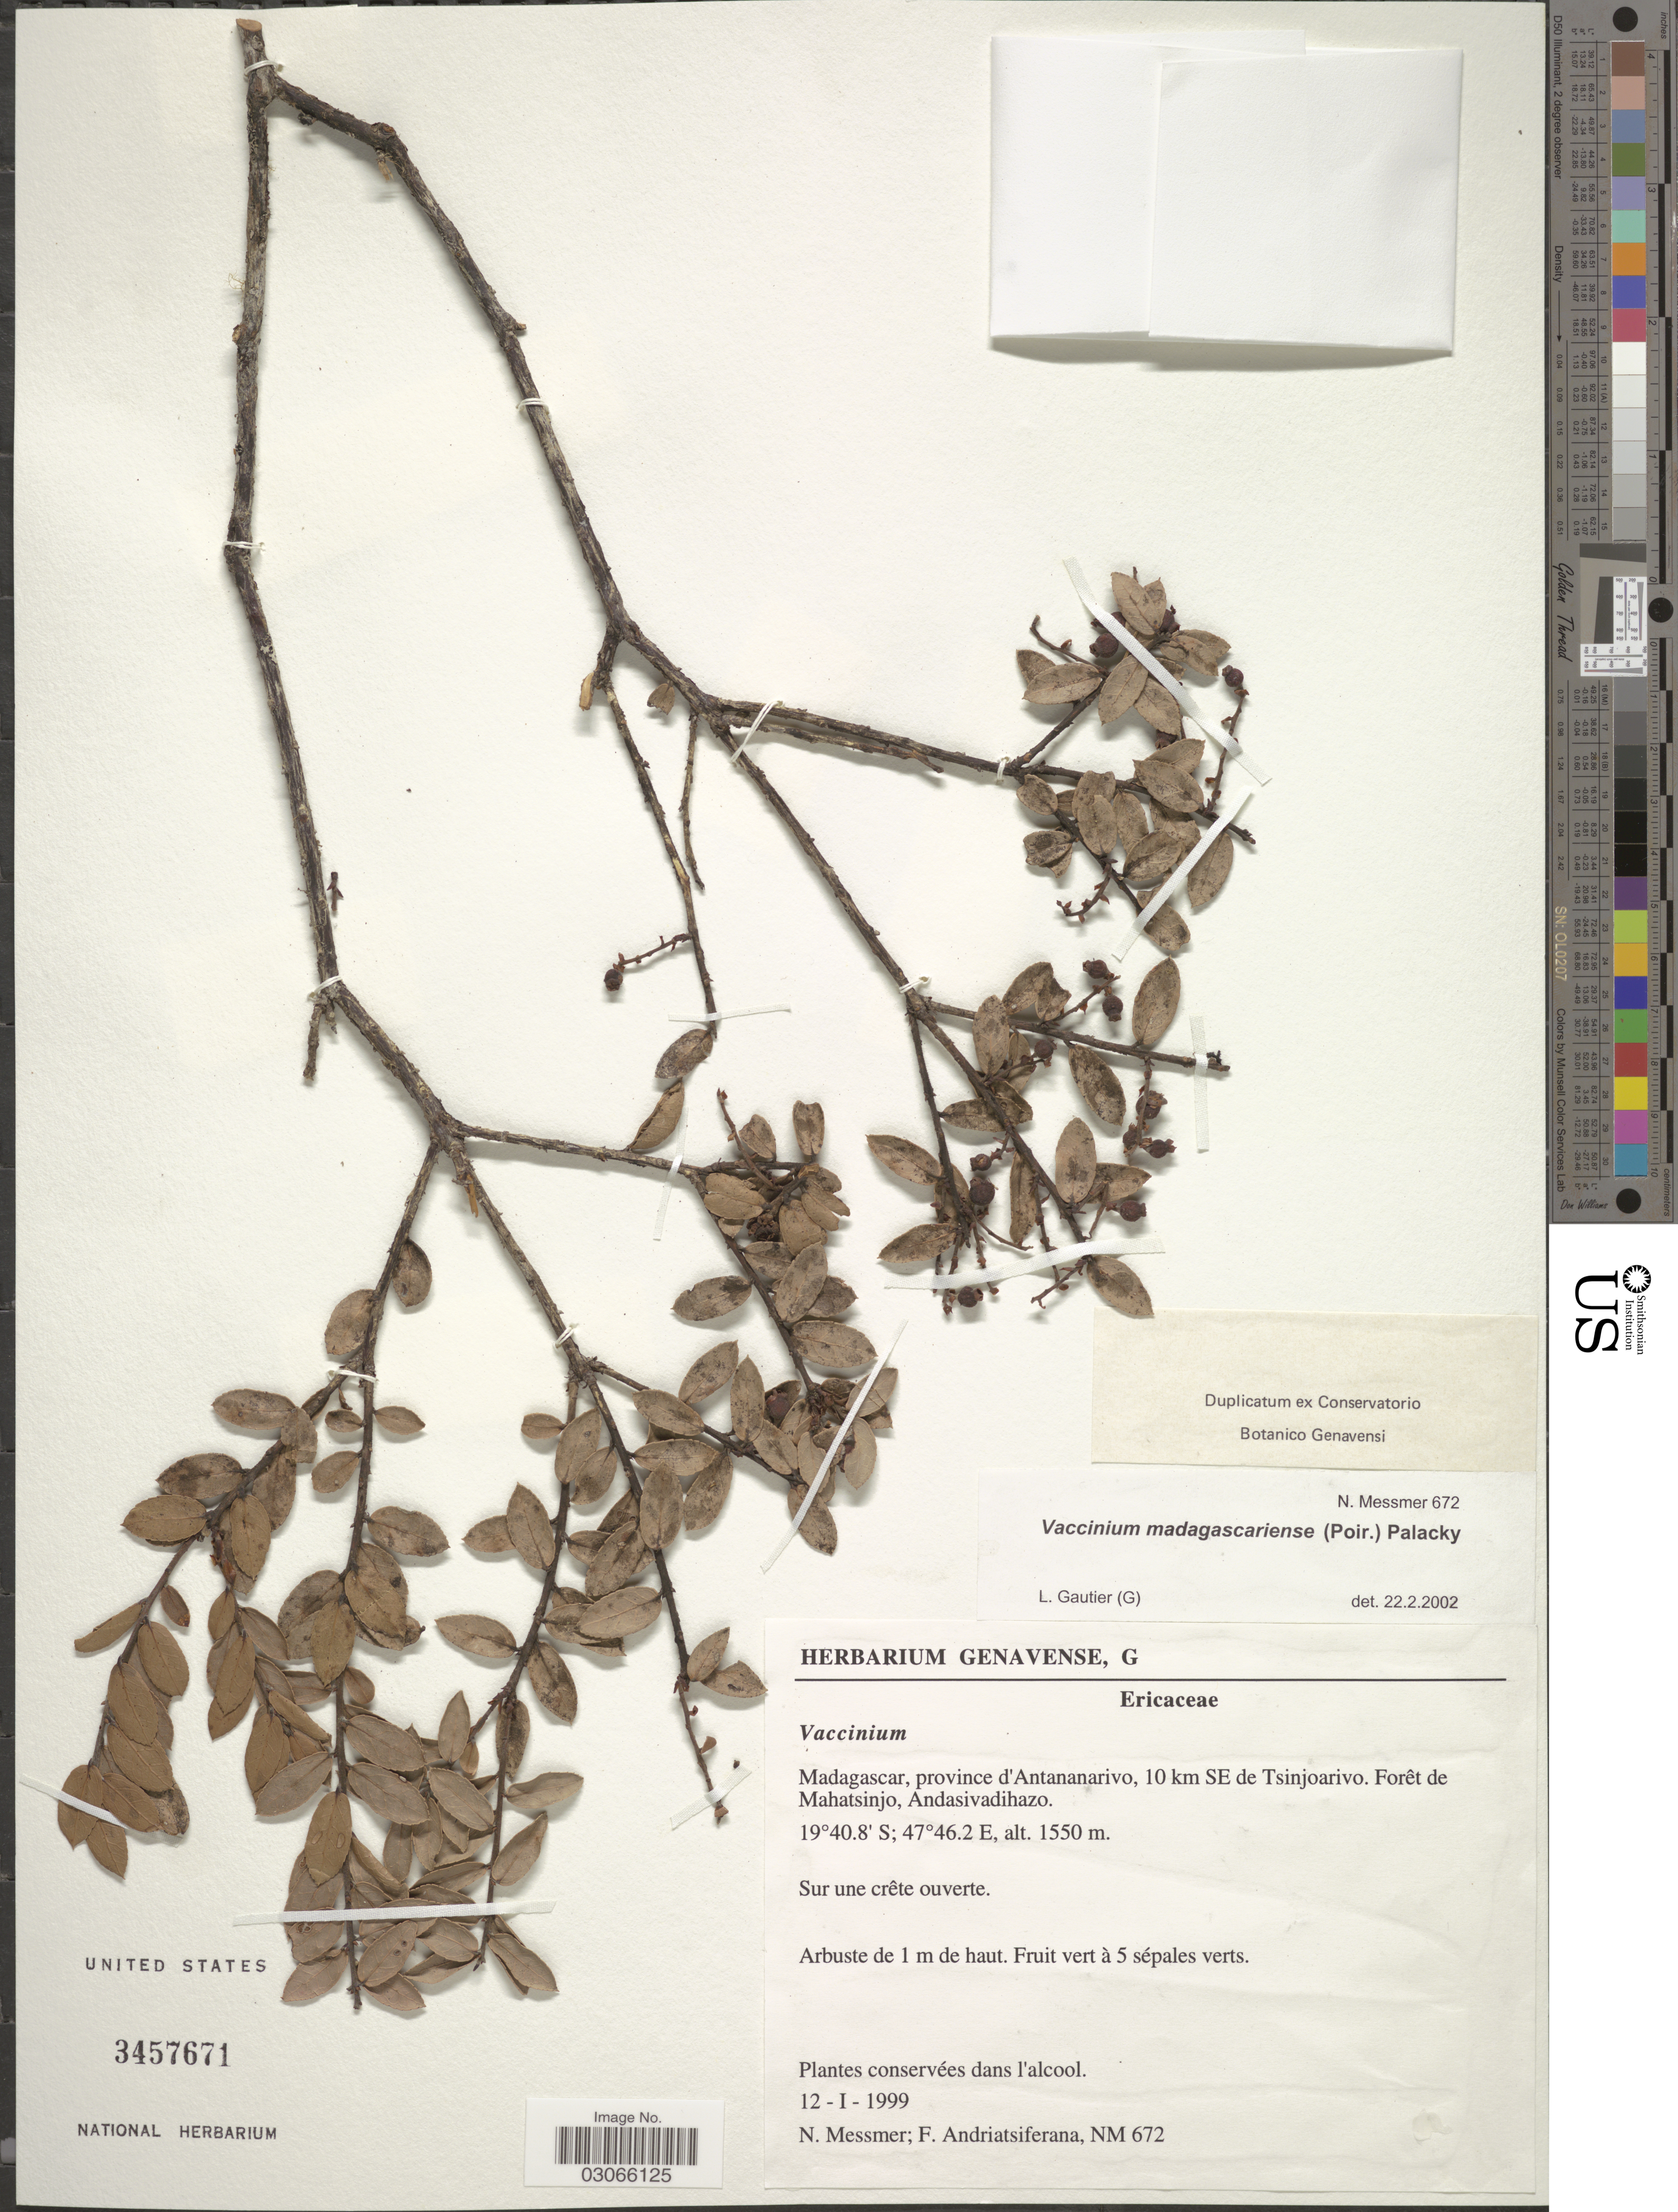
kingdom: Plantae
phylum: Tracheophyta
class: Magnoliopsida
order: Ericales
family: Ericaceae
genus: Vaccinium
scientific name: Vaccinium madagascariense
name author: (Thou. ex Poir.) Sleumer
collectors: N. Messmer & F. Andriatsiferana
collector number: NM672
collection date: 1999-01-12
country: Madagascar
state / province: Vakinankaratra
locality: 10 km SE de Tsinjoarivo. Forêt de Mahatsinjo, Andasivadihazo.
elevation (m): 1550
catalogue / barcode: US 2457671